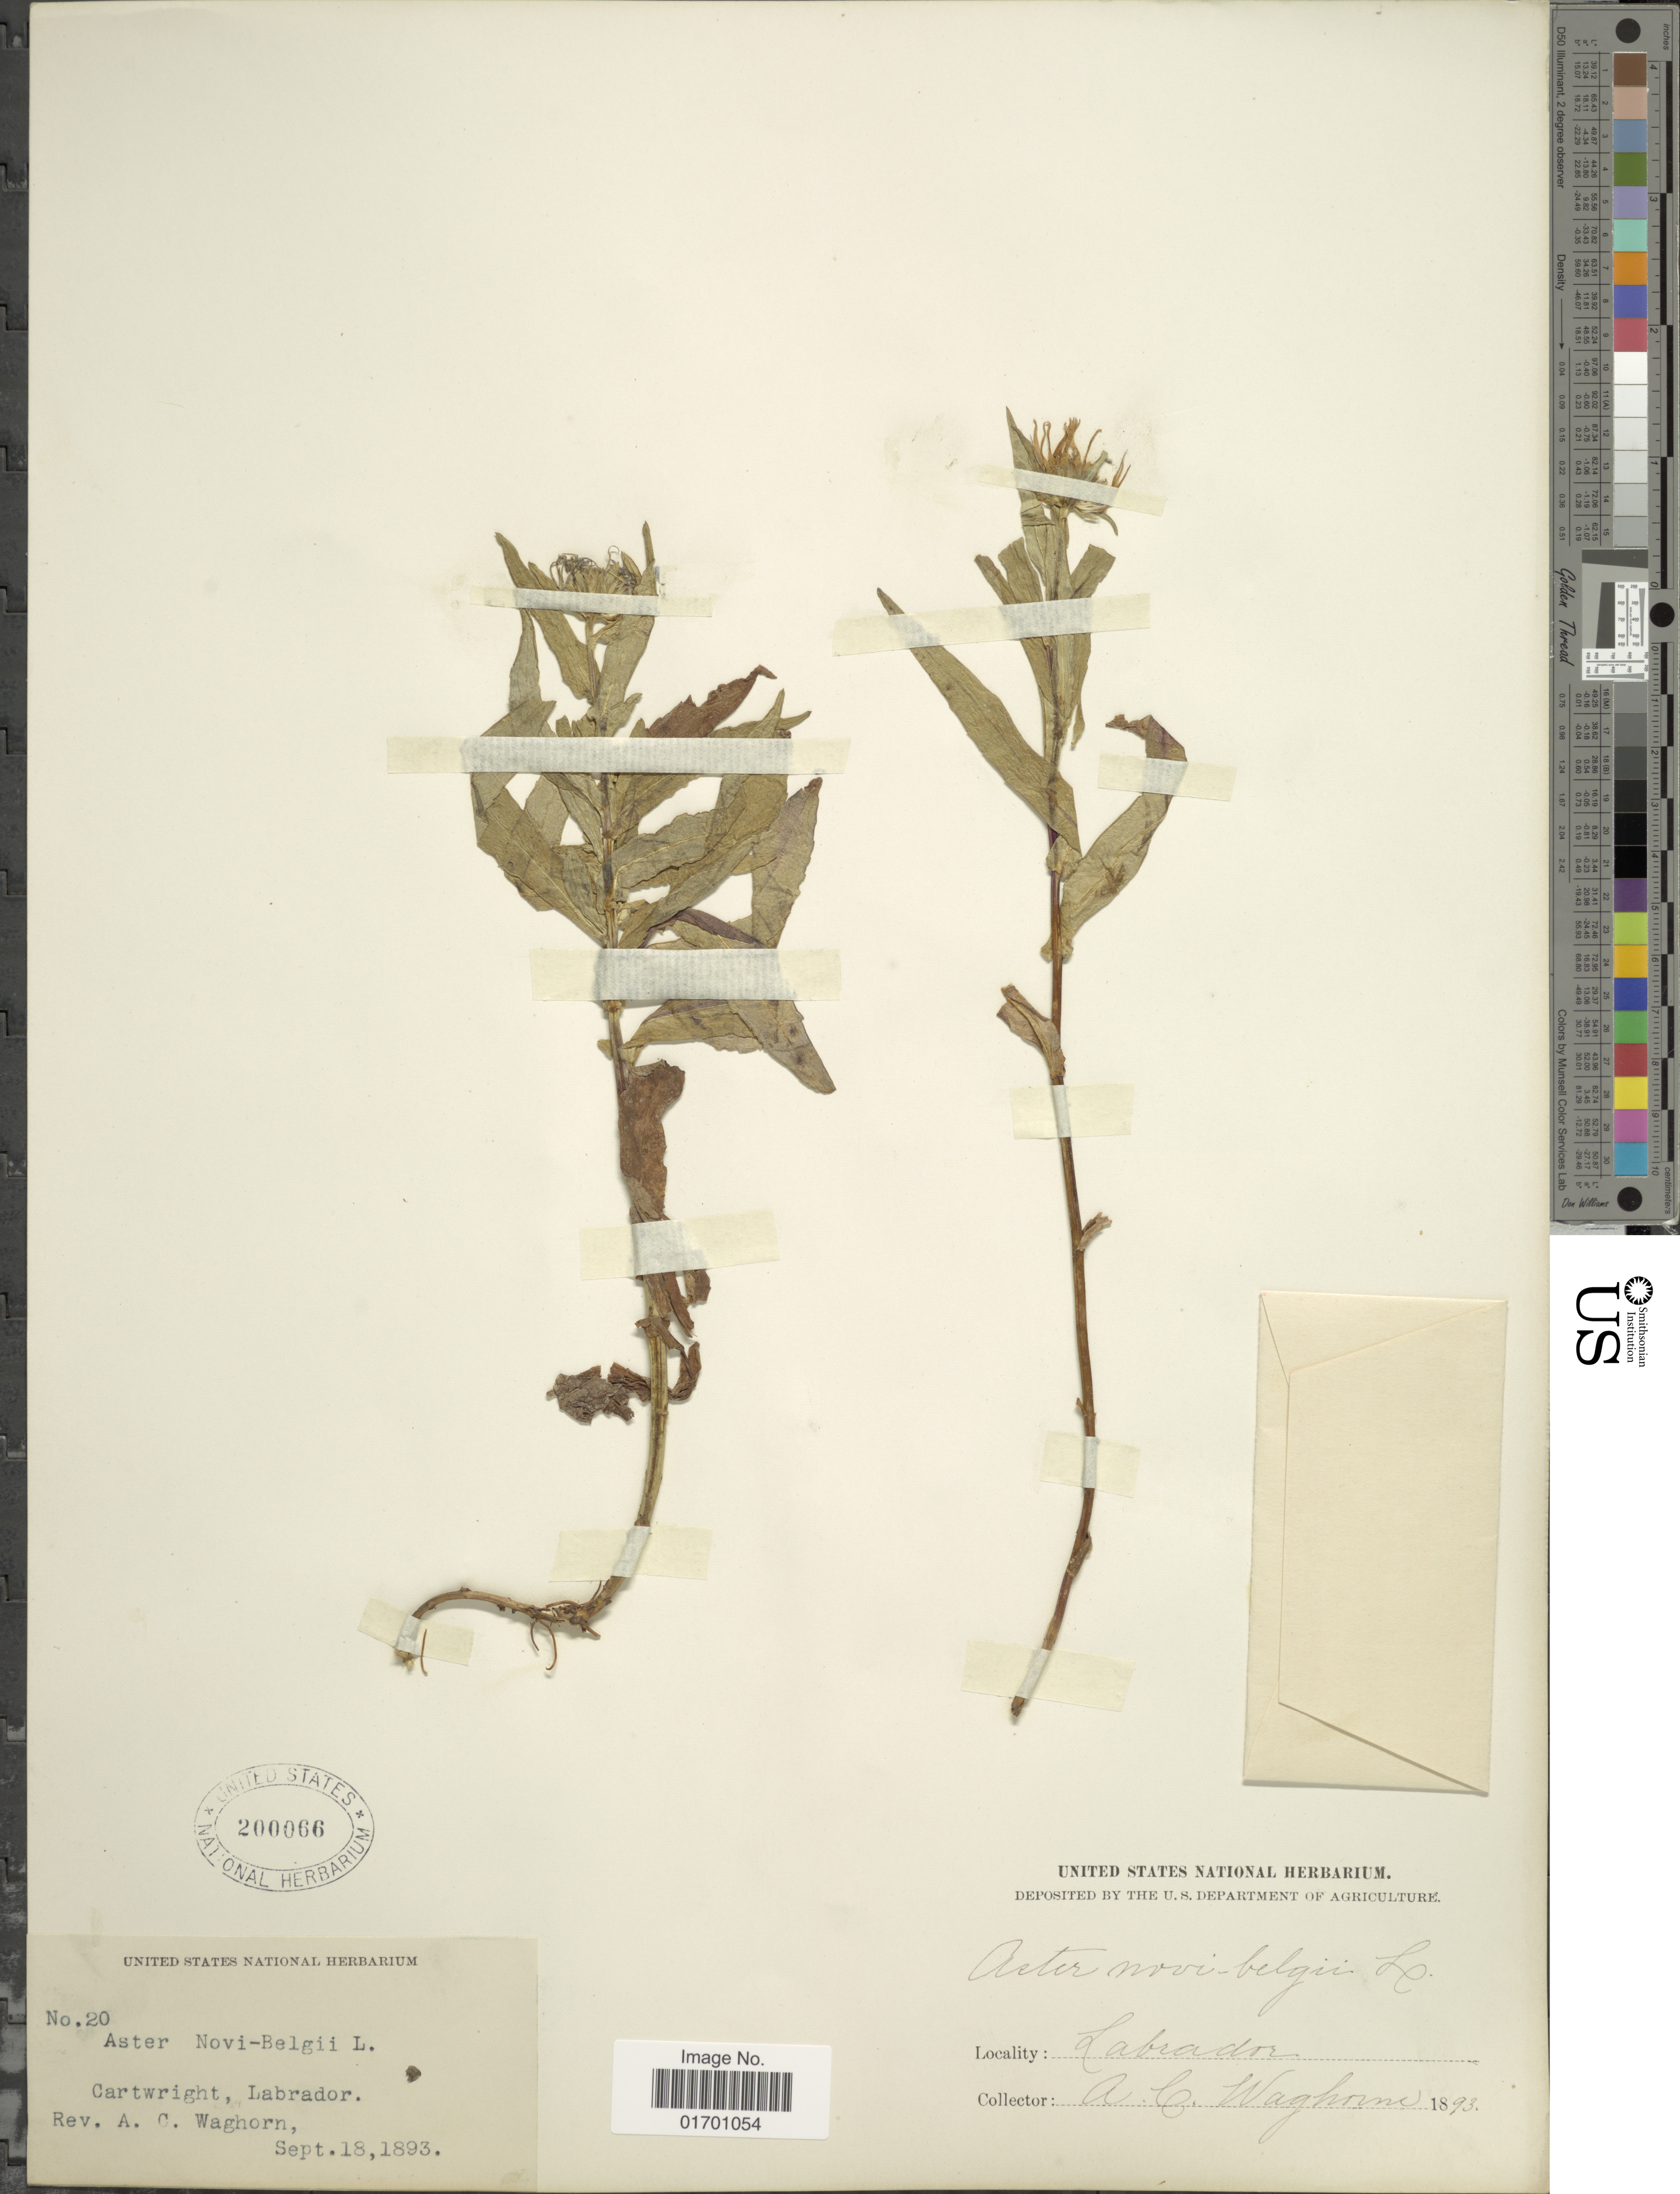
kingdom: Plantae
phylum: Tracheophyta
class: Magnoliopsida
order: Asterales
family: Asteraceae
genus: Symphyotrichum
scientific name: Symphyotrichum novi-belgii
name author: (L.) G.L. Nesom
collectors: A. Waghorne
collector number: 20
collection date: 1893-09-18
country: Canada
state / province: Newfoundland and Labrador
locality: Cartwright, Labrador.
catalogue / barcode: US 200066